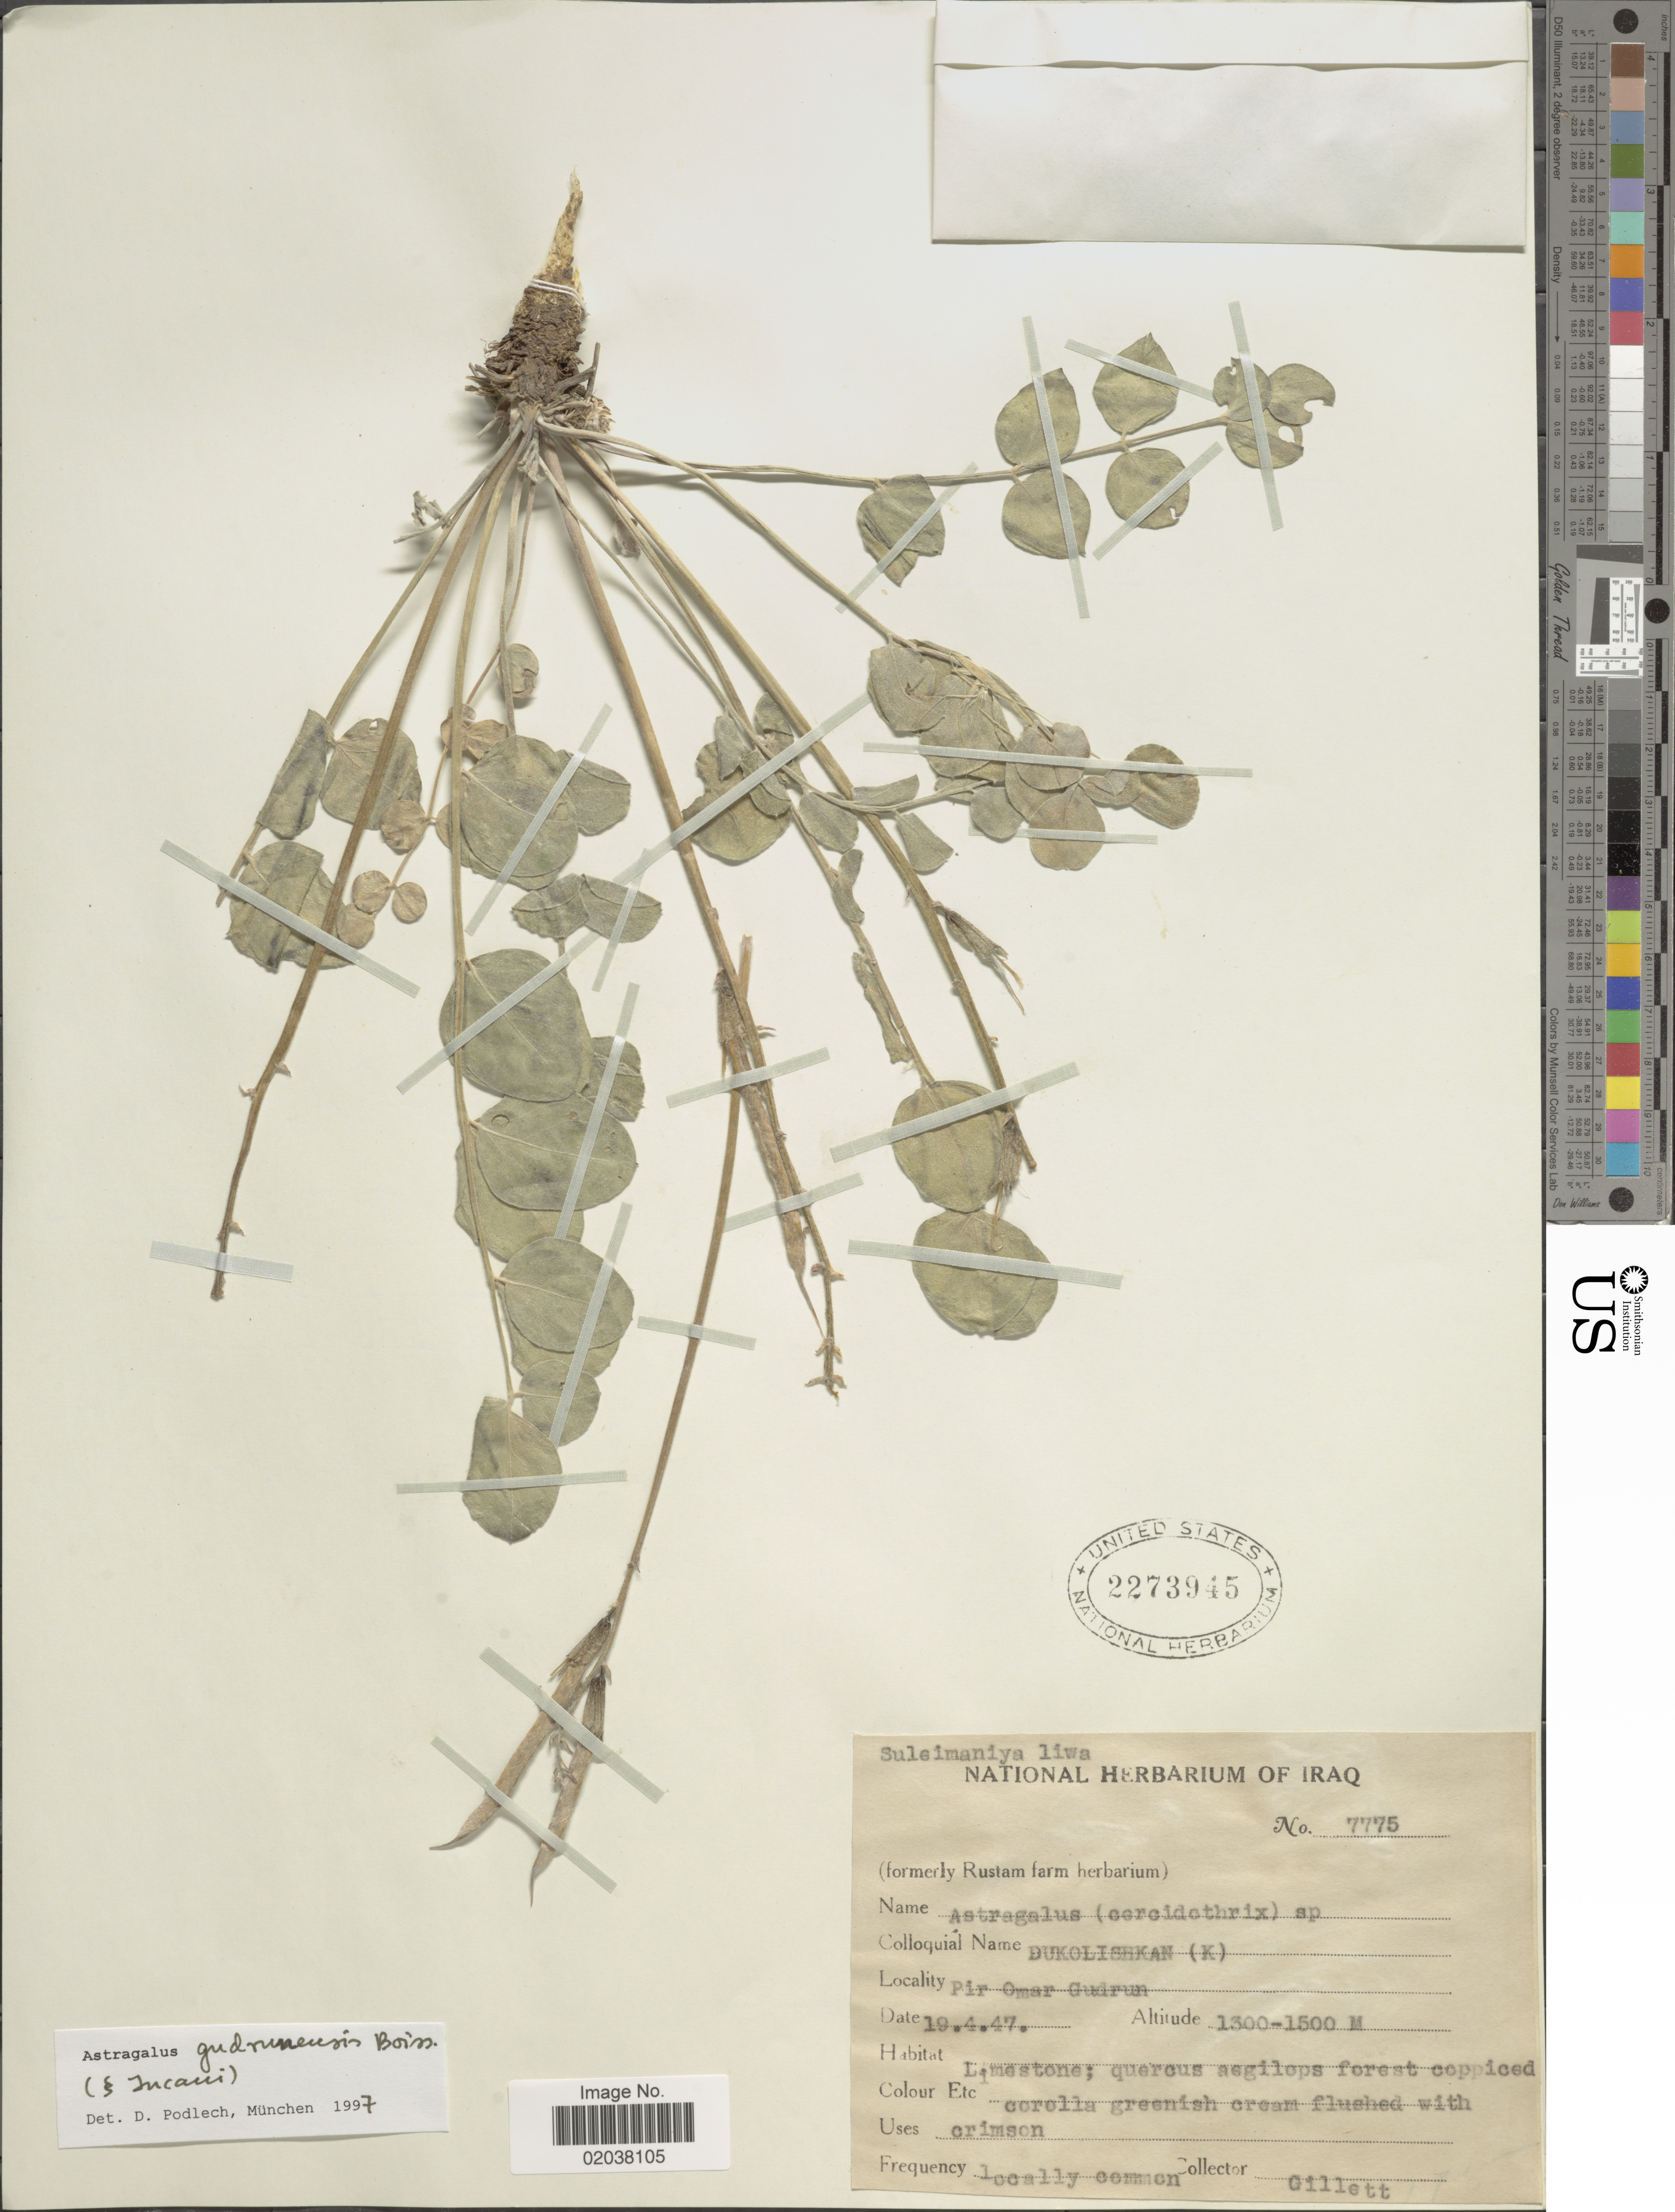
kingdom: Plantae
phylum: Tracheophyta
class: Magnoliopsida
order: Fabales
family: Fabaceae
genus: Astragalus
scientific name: Astragalus gudrunensis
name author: Boiss.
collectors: Gillett, --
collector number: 7775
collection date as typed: Transcribed d/m/y: 19/4/47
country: Iraq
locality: Pir Omar Gudrun, Limestone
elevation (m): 1300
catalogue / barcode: US 2273945